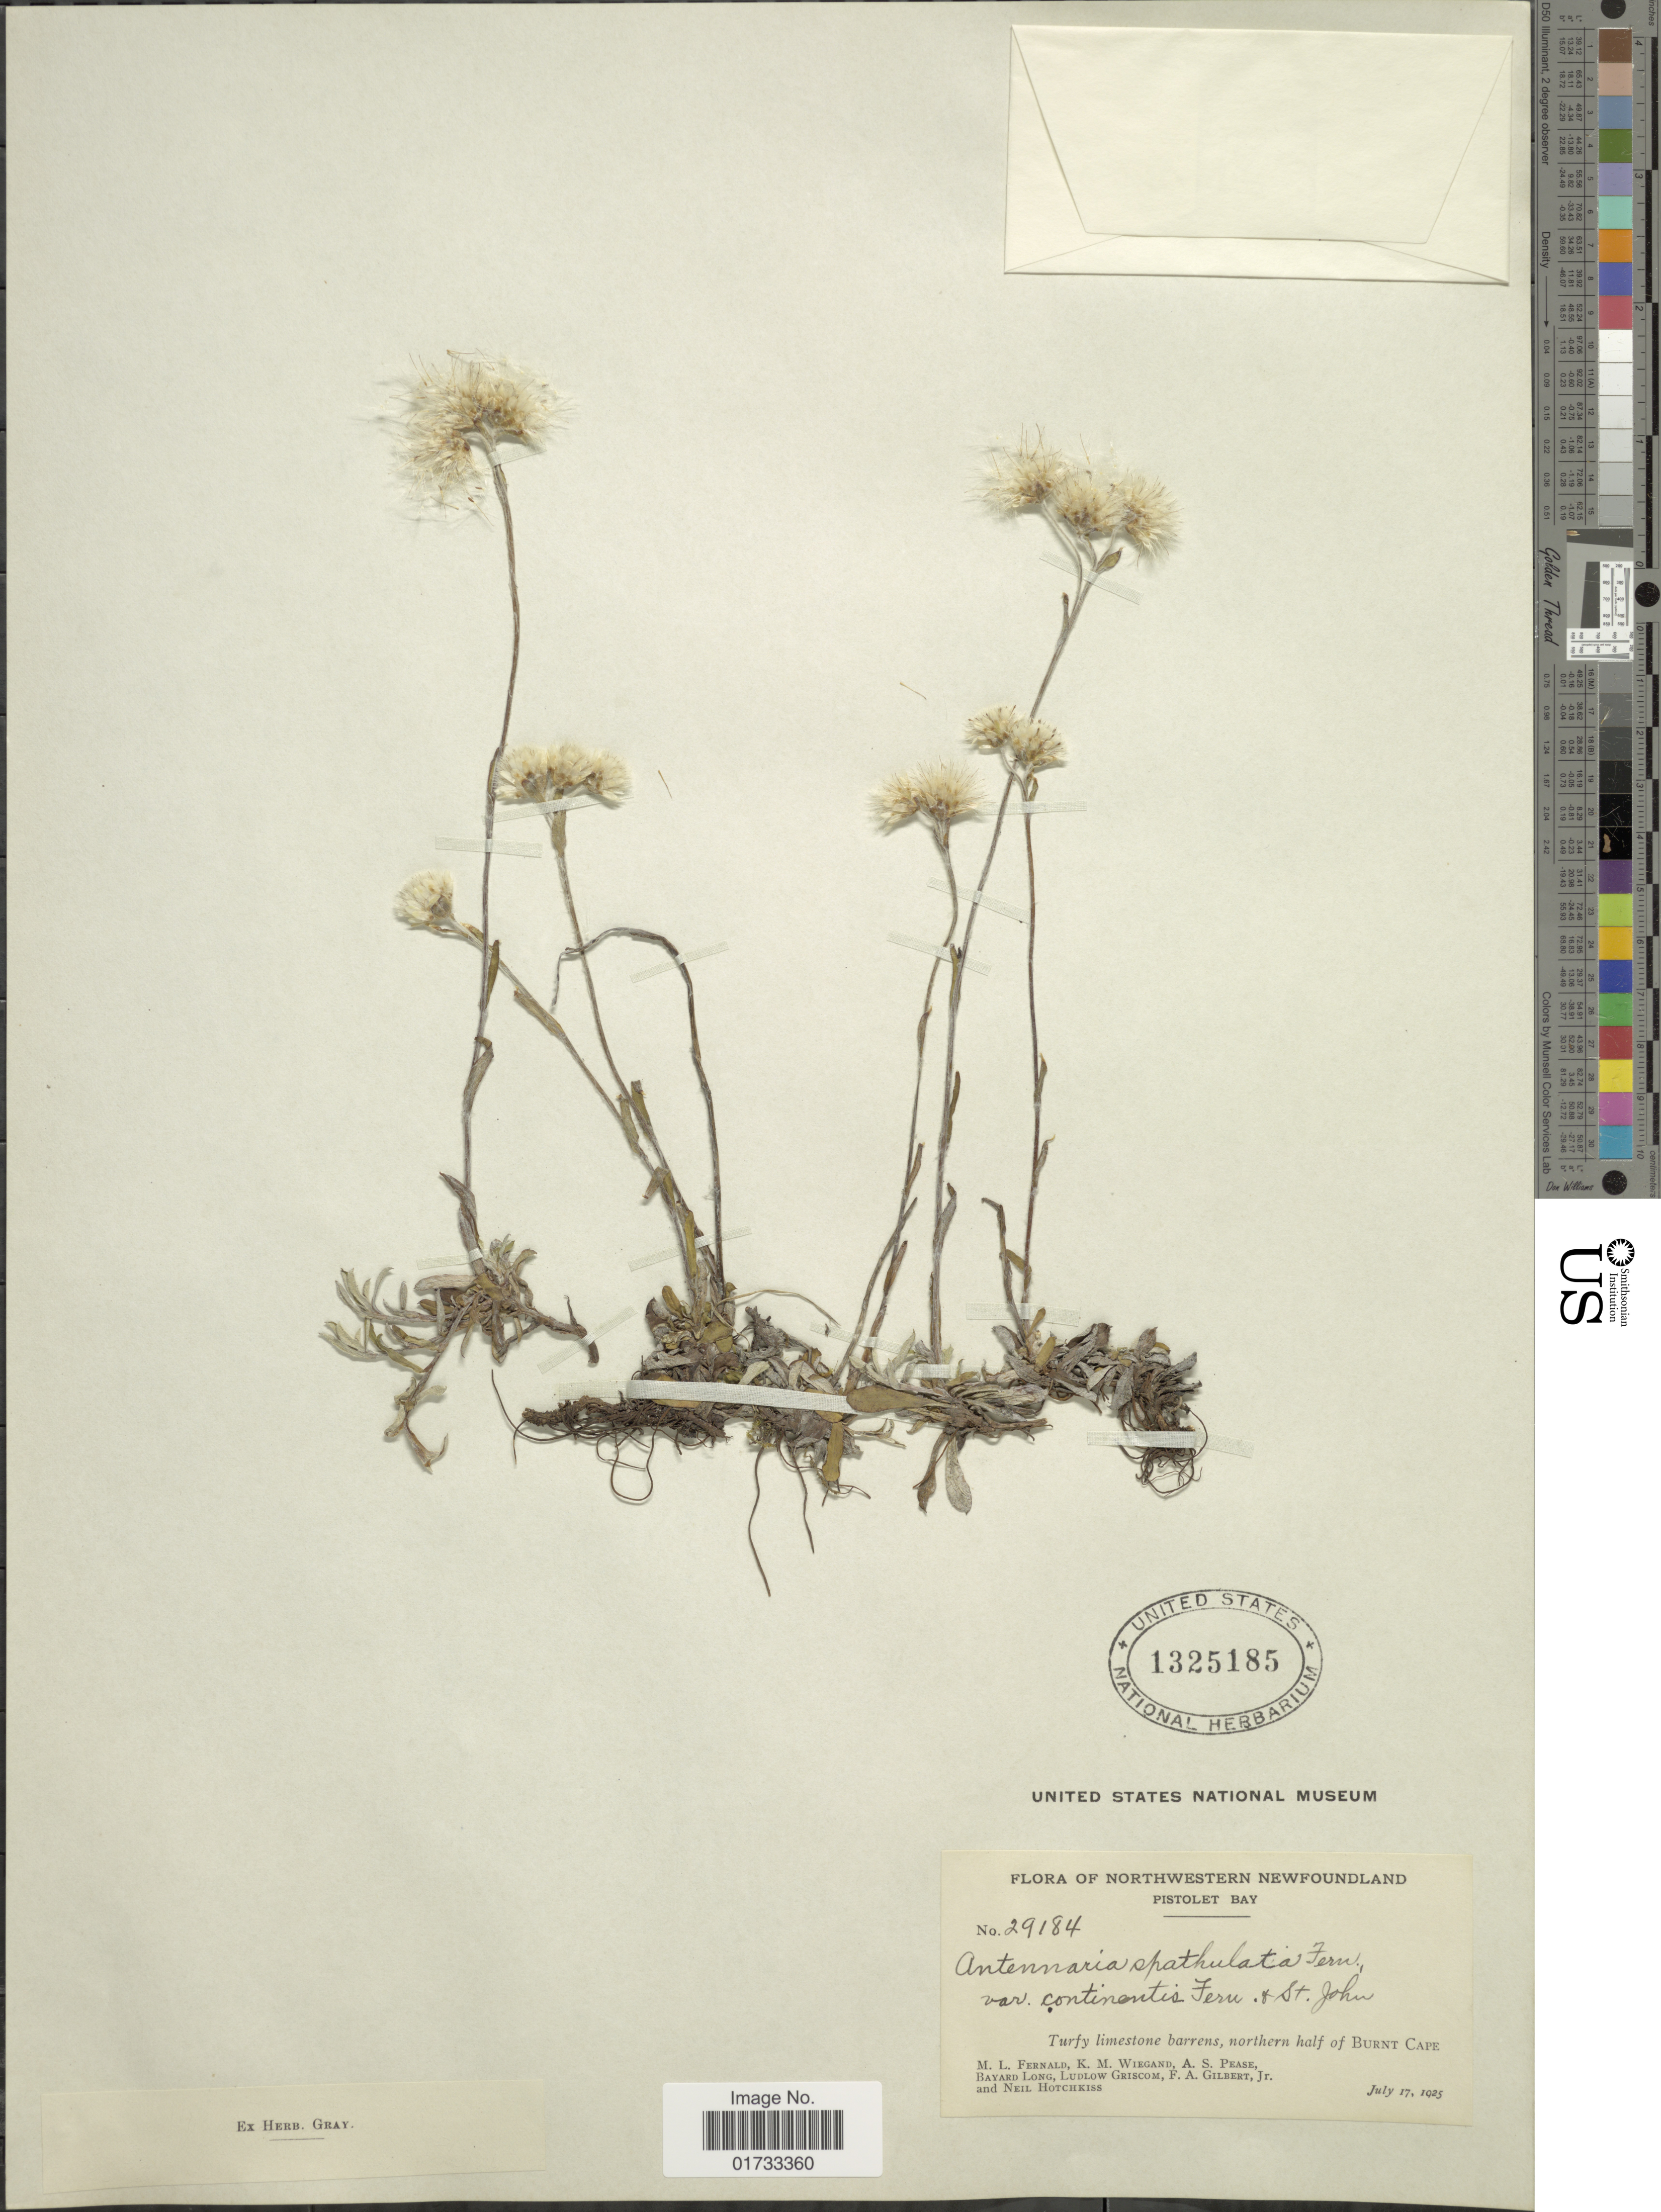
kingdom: Plantae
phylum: Tracheophyta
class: Magnoliopsida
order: Asterales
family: Asteraceae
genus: Antennaria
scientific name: Antennaria spathulata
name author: (Fernald) Fernald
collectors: M. L. Fernald, K. M. Wiegand, A. S. Pease, B. Long & et al.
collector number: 29184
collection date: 1925-07-17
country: Canada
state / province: Newfoundland and Labrador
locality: Northwestern Newfoundland, Turfy limestone barrens, northern half of Burnt Cape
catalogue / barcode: US 1325185